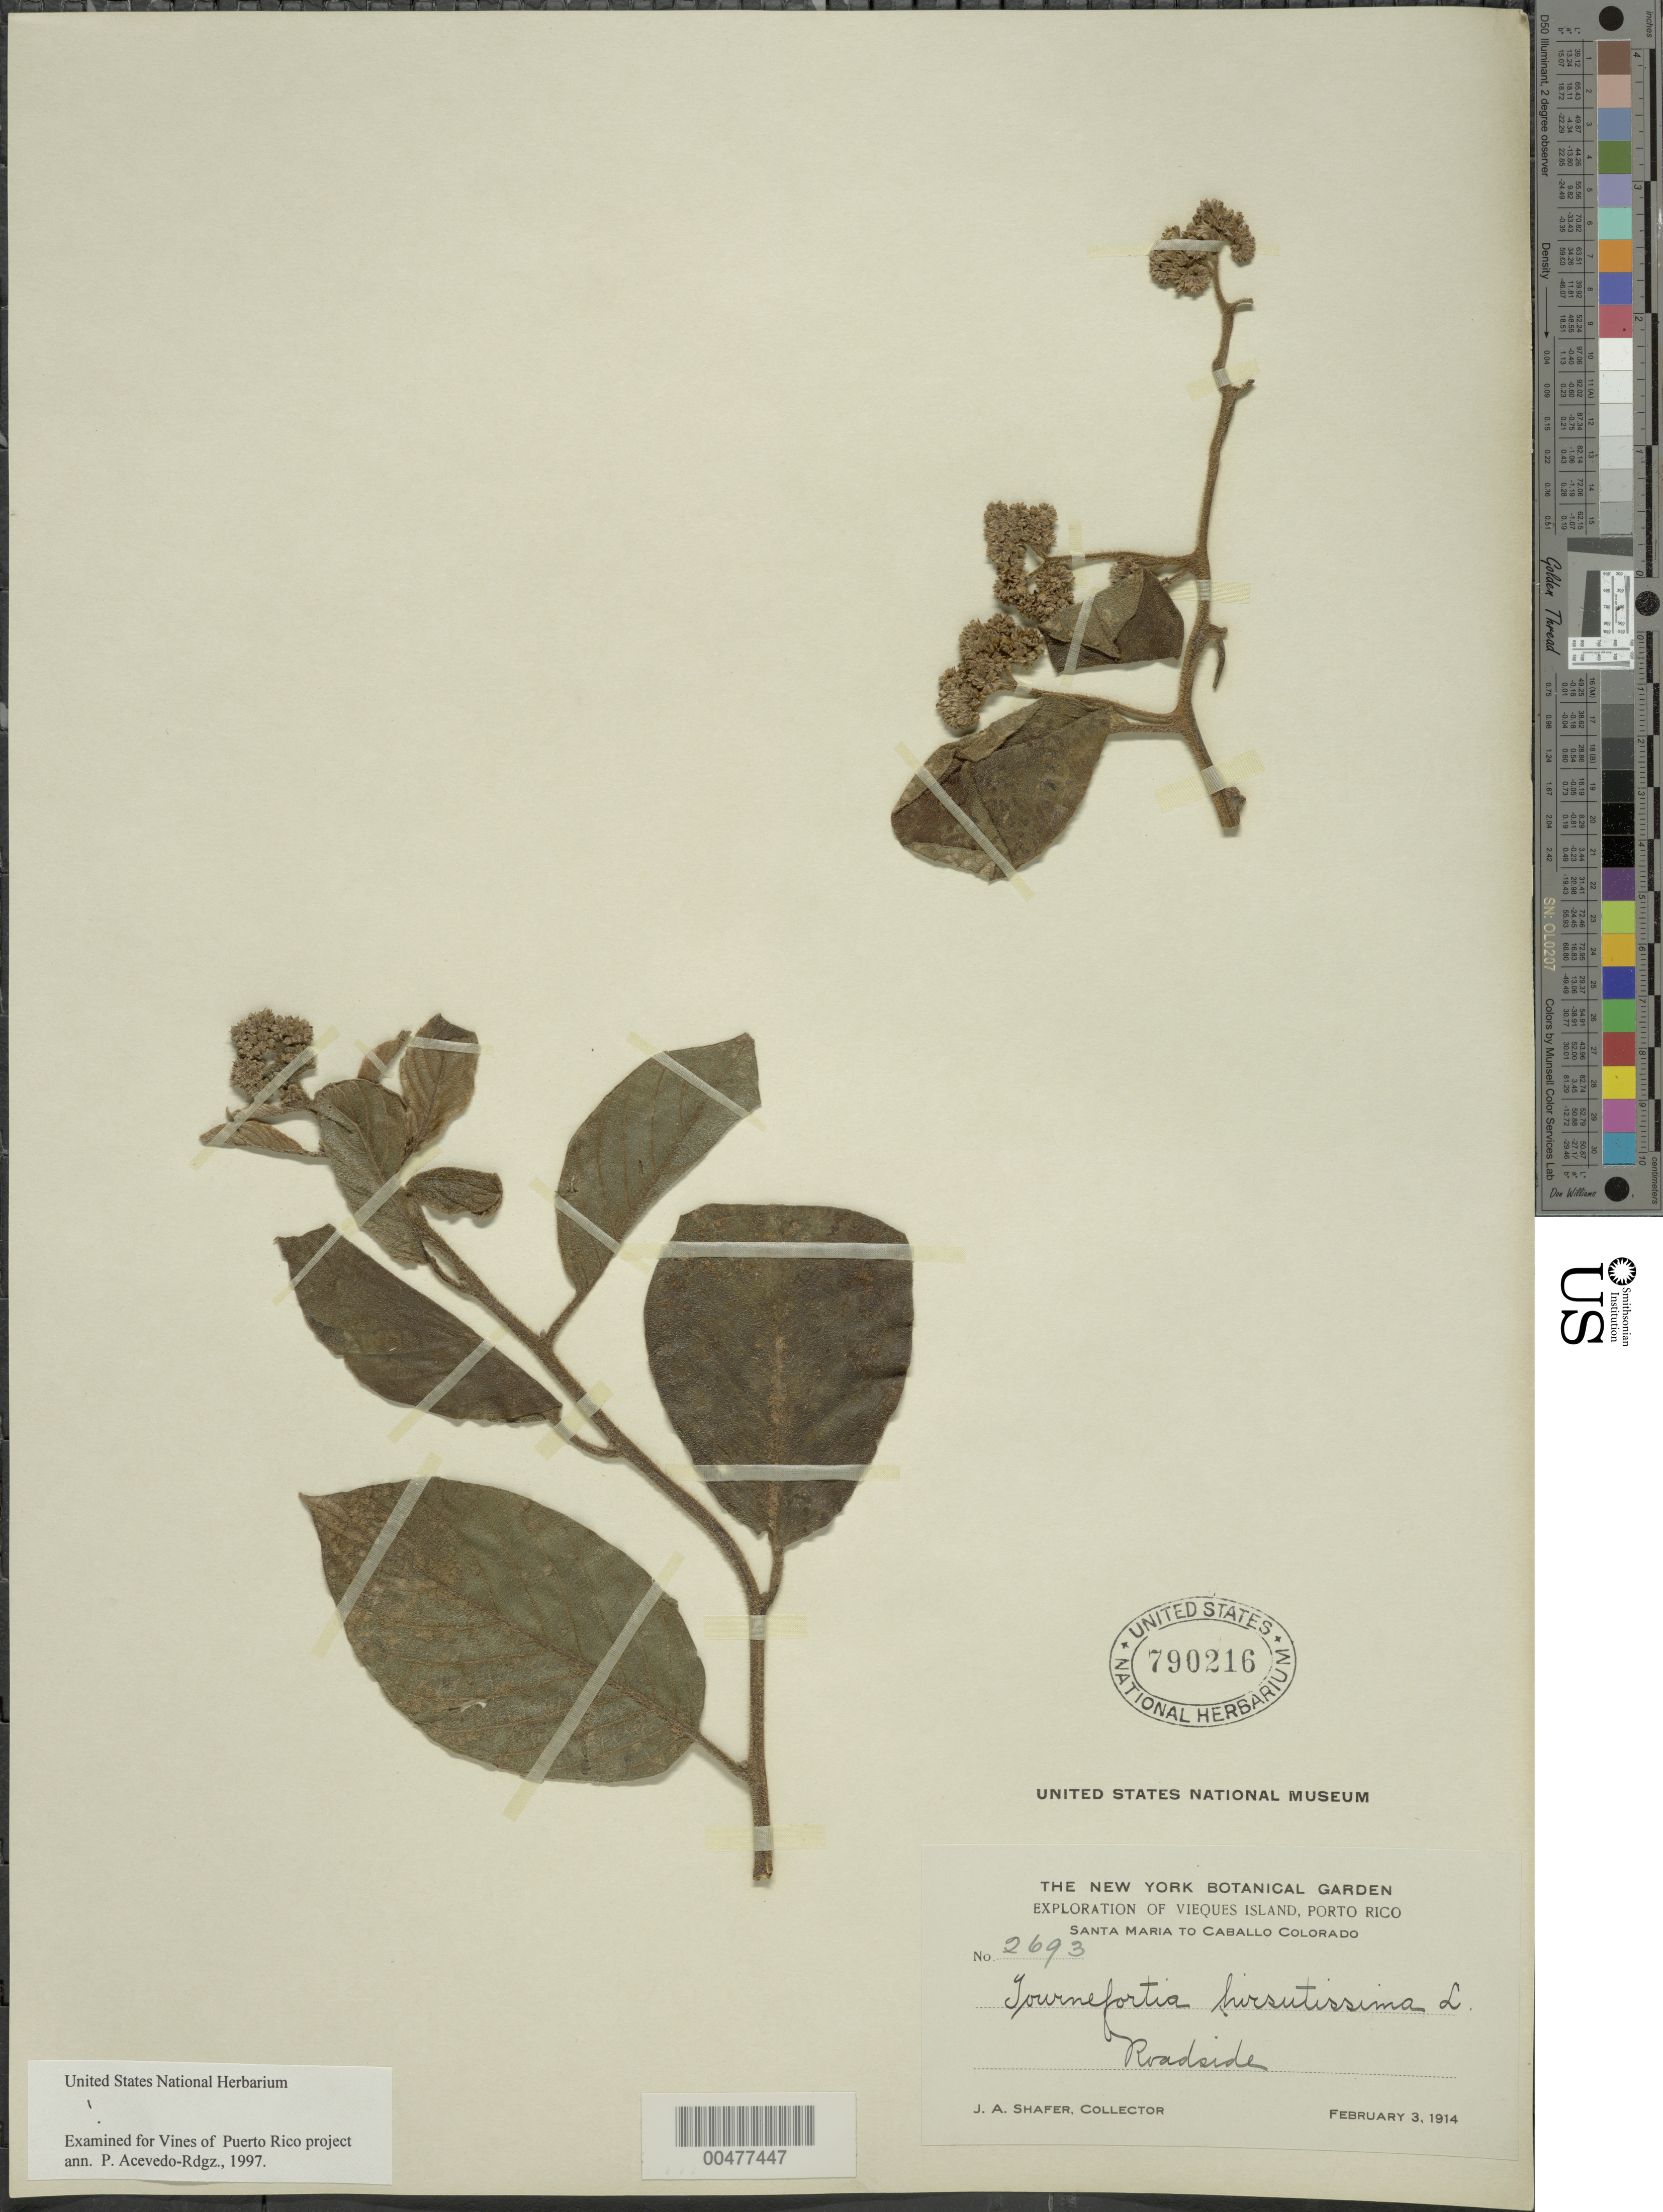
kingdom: Plantae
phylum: Tracheophyta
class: Magnoliopsida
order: Boraginales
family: Heliotropiaceae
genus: Tournefortia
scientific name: Tournefortia hirsutissima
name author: L.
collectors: J. A. Shafer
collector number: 2693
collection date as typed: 03 Feb 1914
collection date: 1914-02-03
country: Puerto Rico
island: Greater Antilles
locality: Roadside.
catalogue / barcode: US 790216